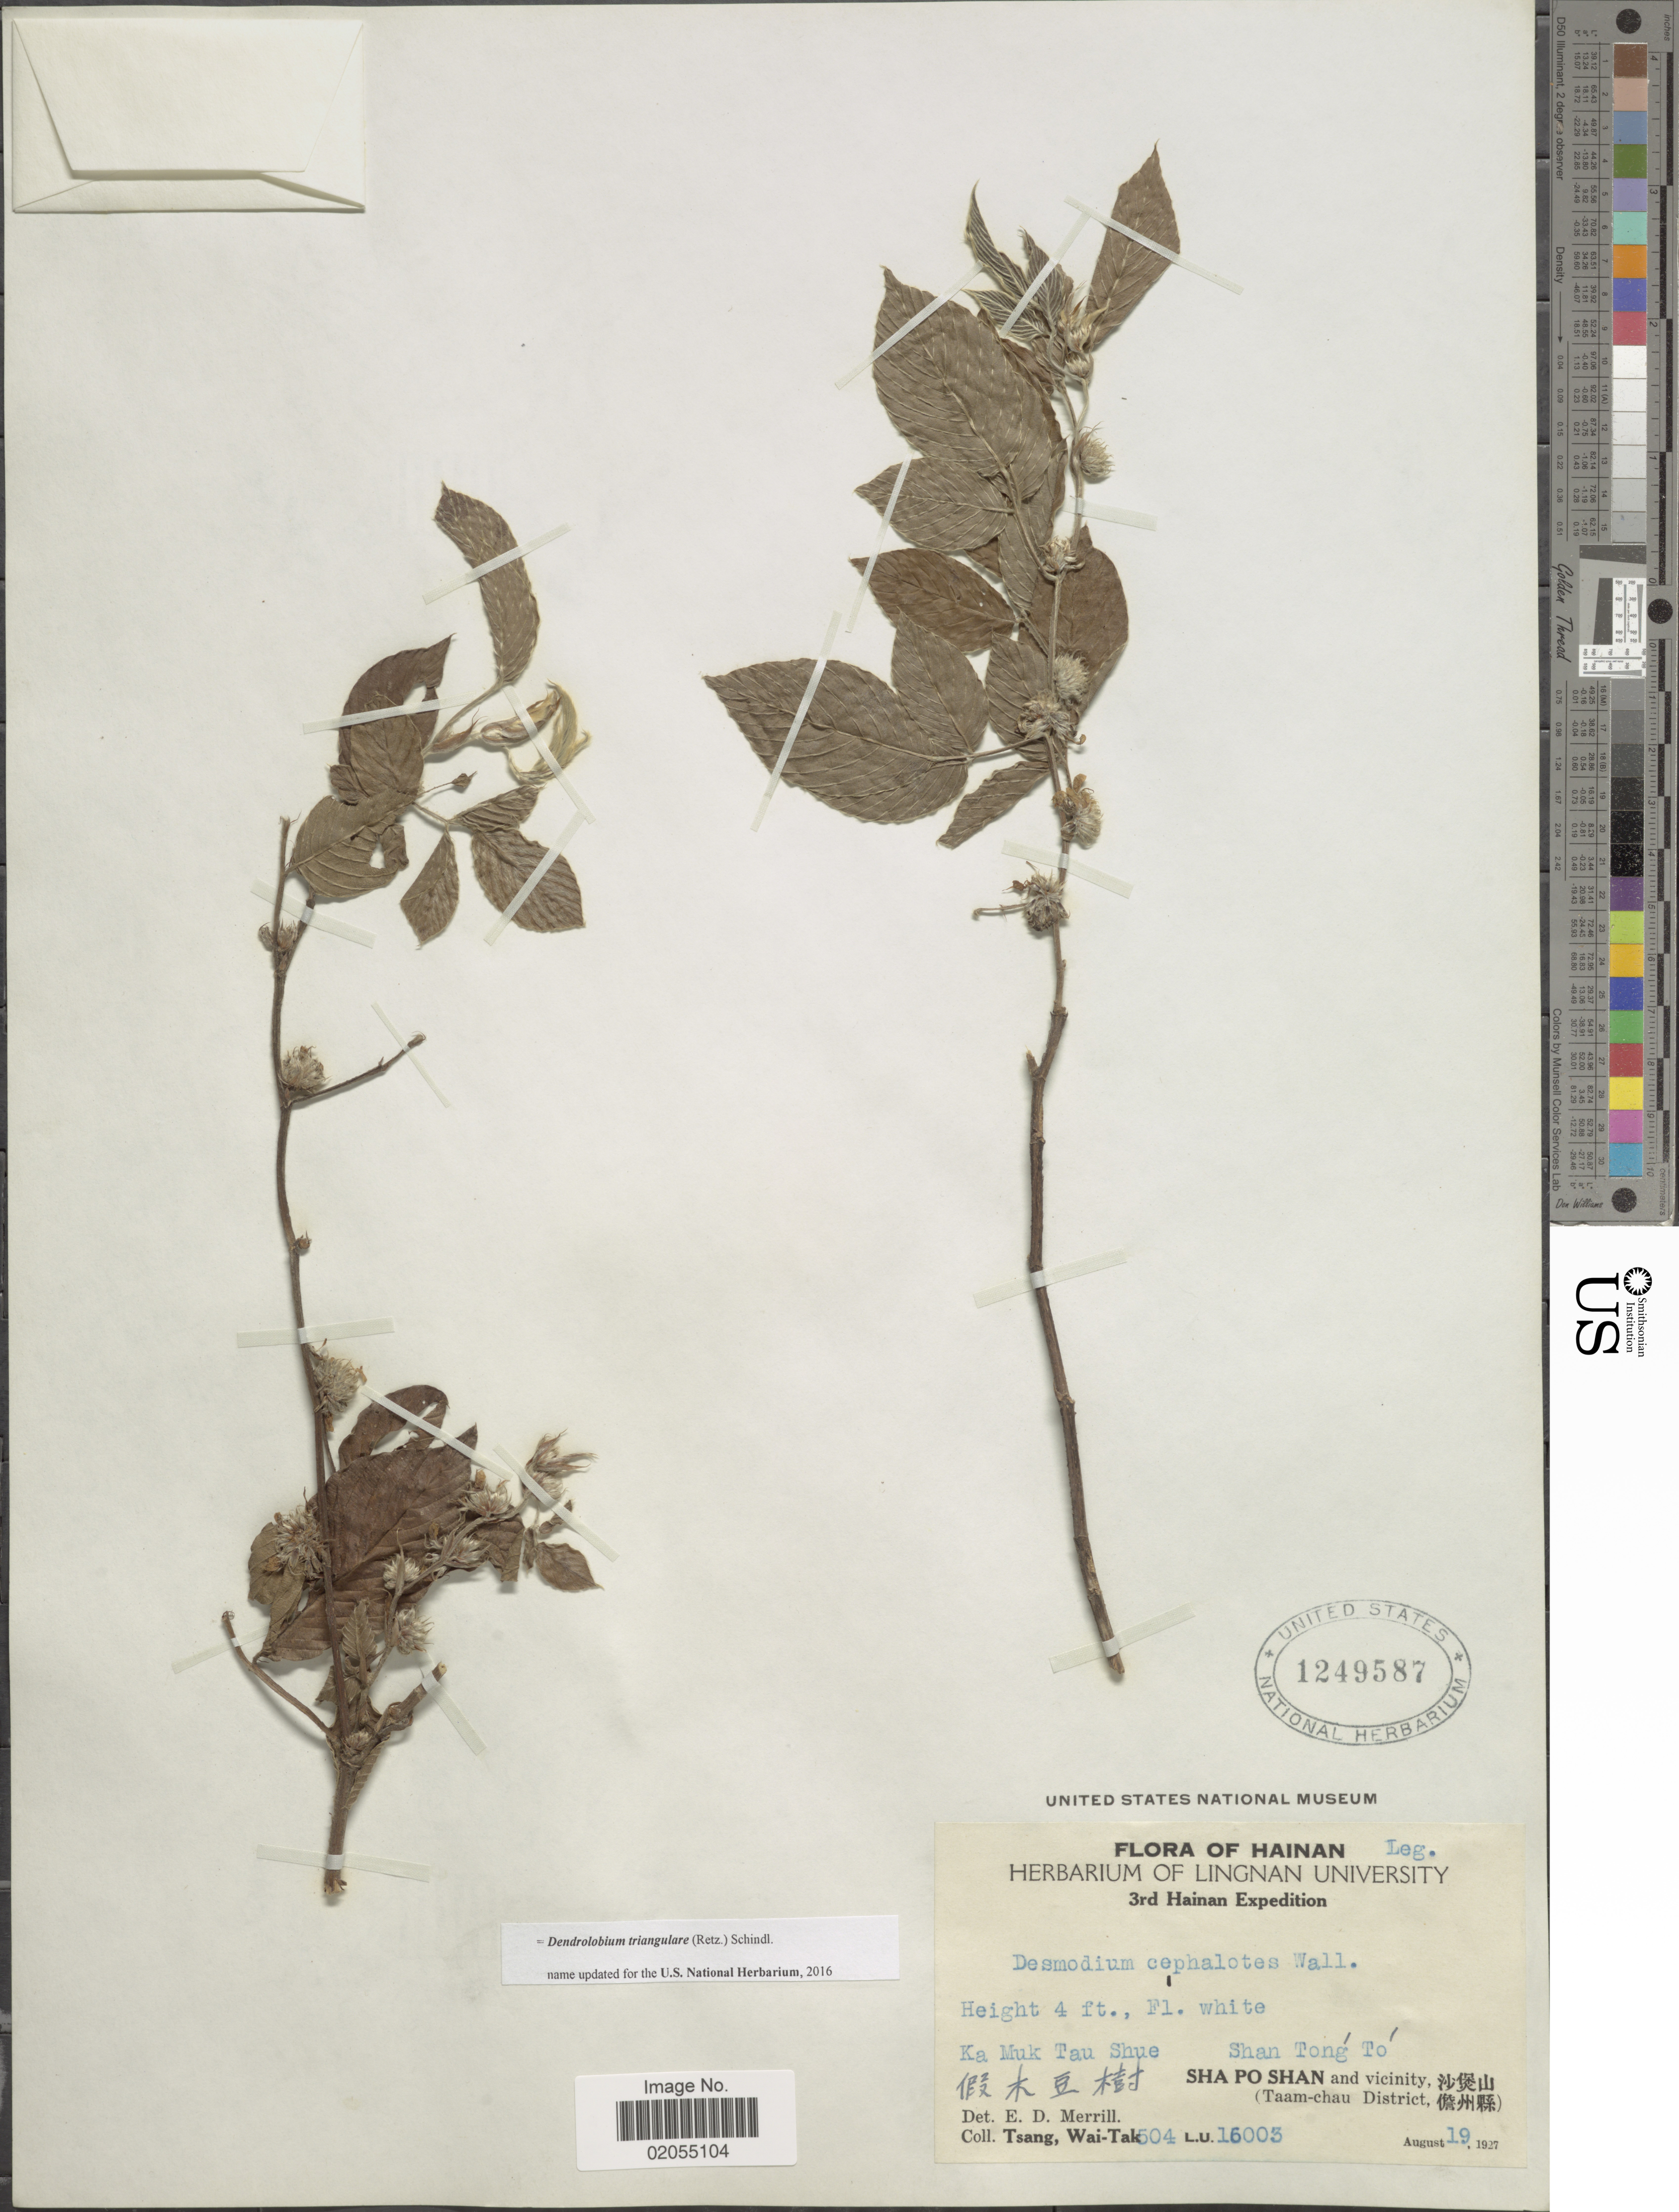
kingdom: Plantae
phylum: Tracheophyta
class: Magnoliopsida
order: Fabales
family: Fabaceae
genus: Dendrolobium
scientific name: Dendrolobium triangulare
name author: (Retz.) Schindl.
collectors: W. T. Tsang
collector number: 16003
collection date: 1927-08-19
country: China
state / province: Hainan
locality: Ka Muk Tau Shue. Shan Tong Tó. Sha Po Shan and vicinity, (Taam-chau District)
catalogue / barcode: US 1249587